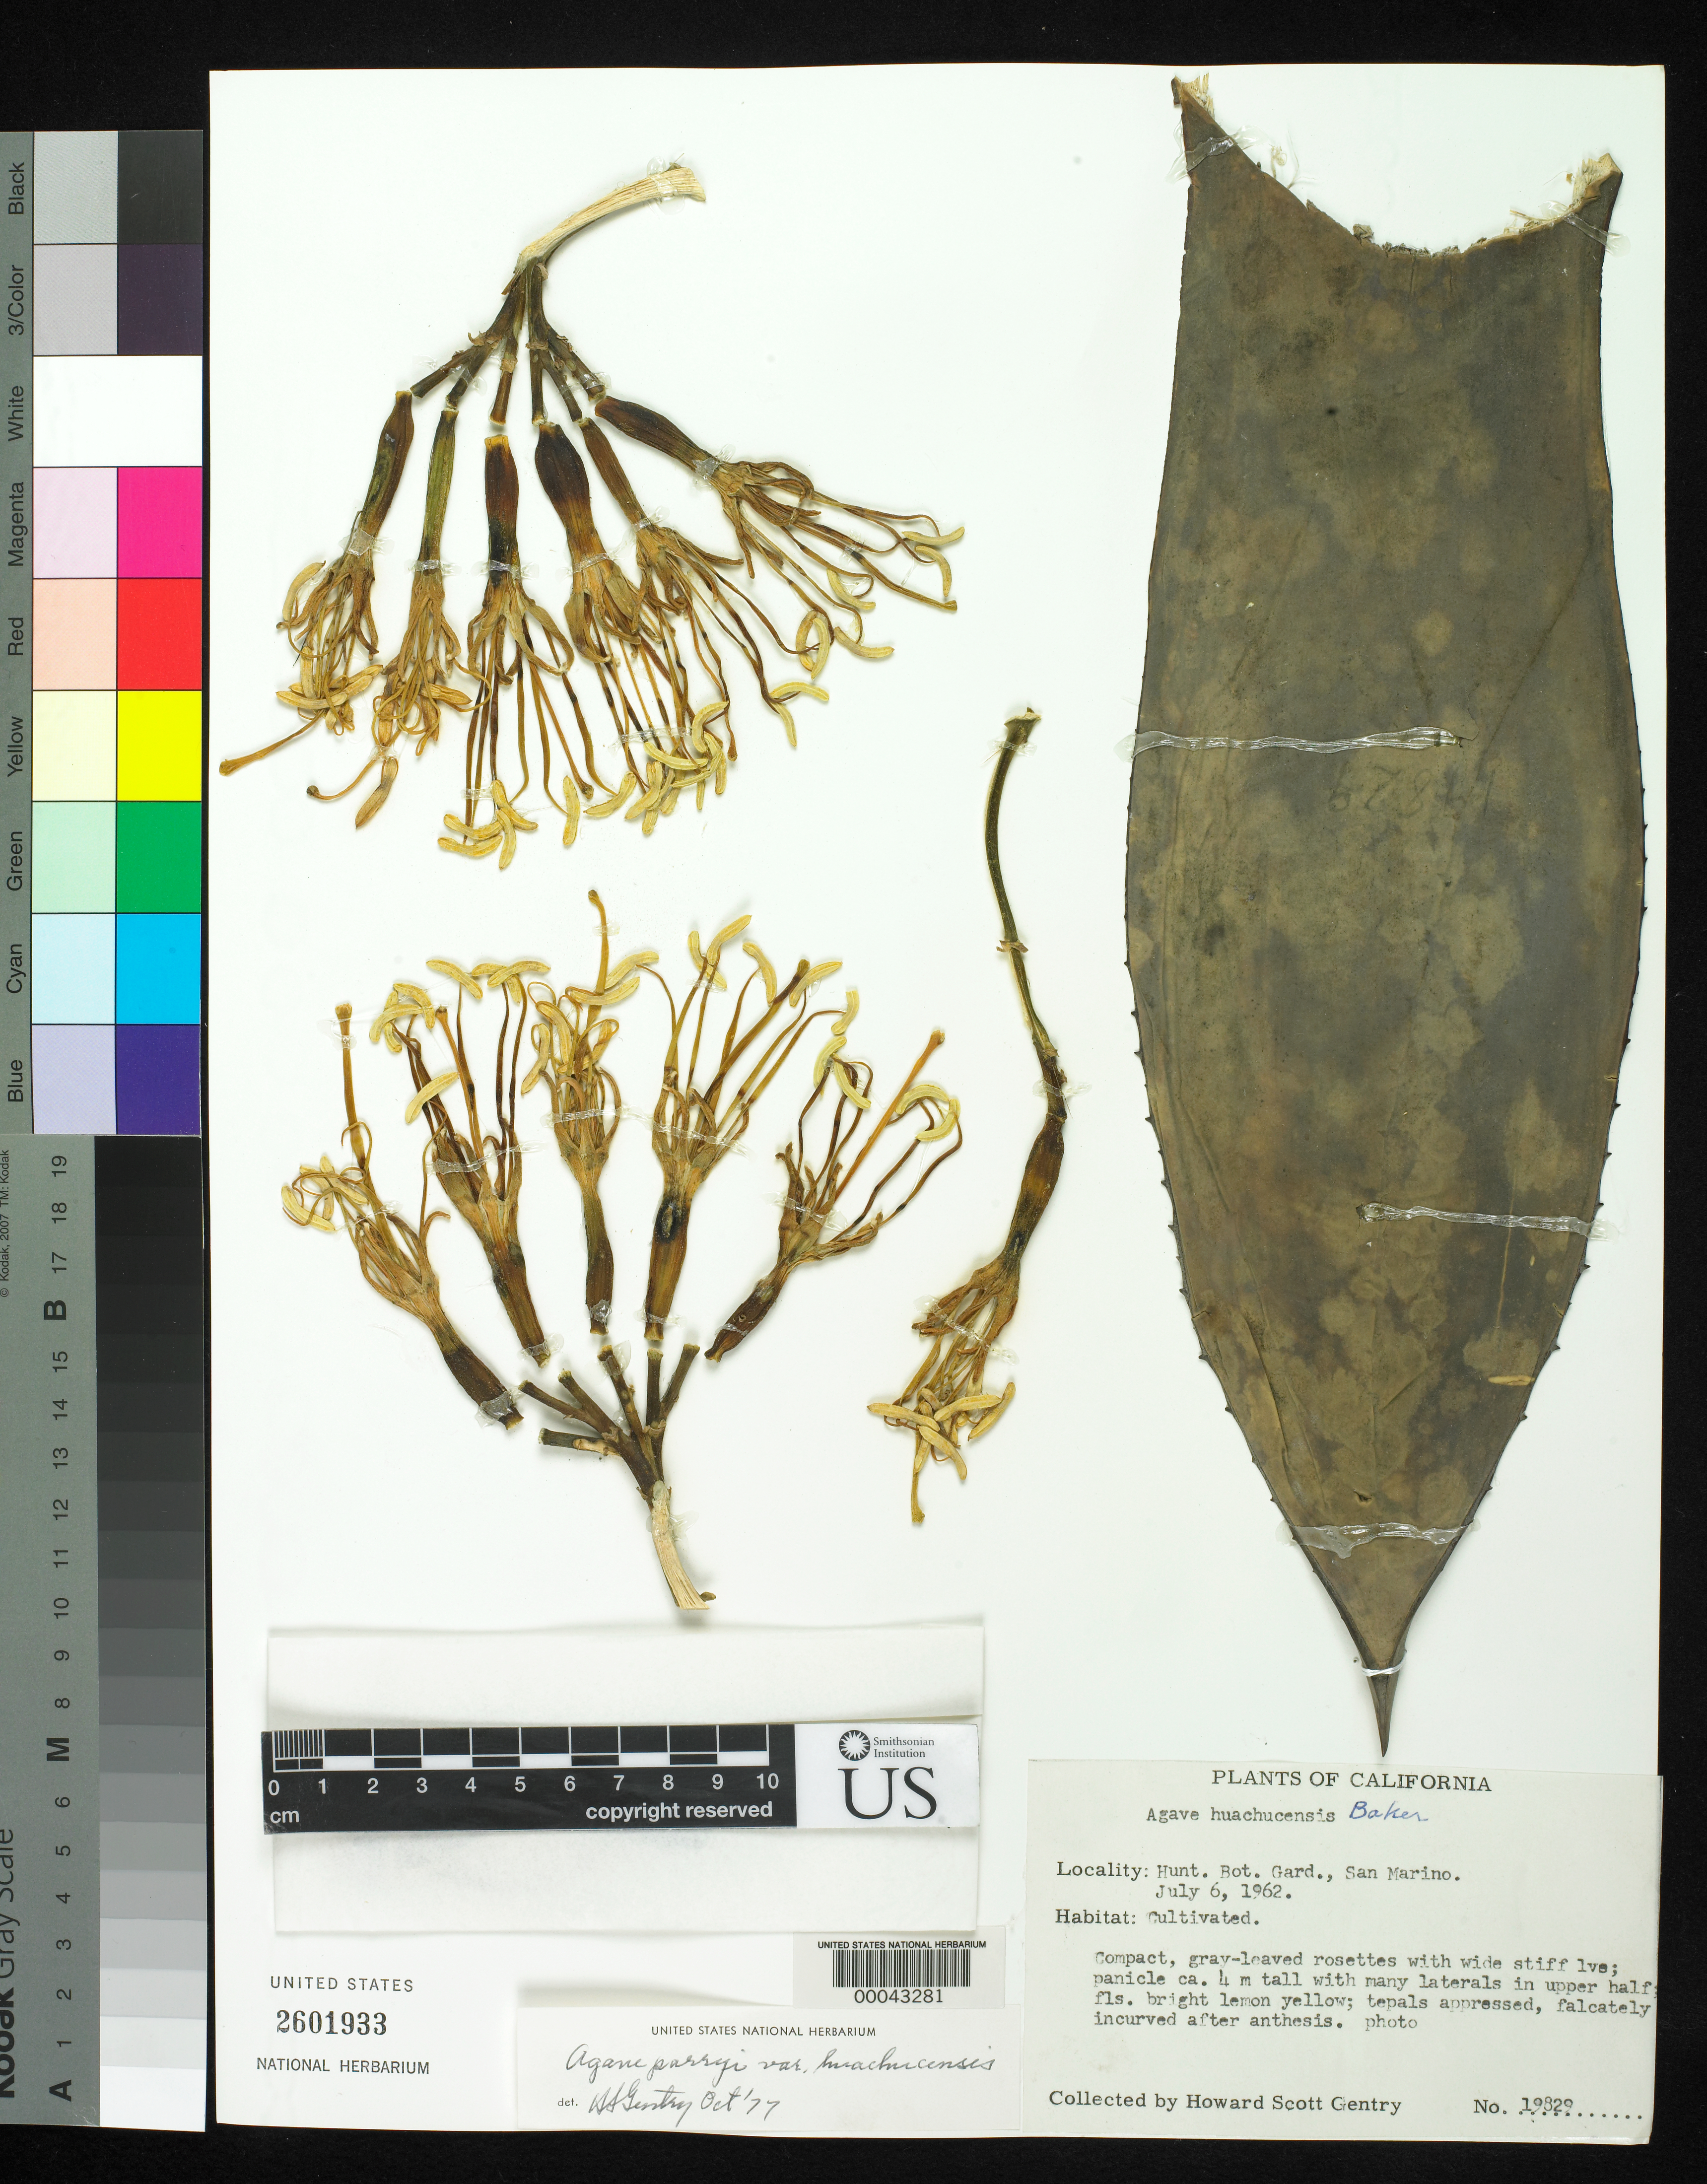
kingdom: Plantae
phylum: Tracheophyta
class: Liliopsida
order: Asparagales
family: Asparagaceae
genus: Agave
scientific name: Agave parryi var. huachucensis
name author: (Baker) Little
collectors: H. S. Gentry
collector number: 19829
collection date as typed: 06 Jul 1962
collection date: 1962-07-06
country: United States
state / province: California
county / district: Los Angeles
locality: Huntington botanical garden, san marino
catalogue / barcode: US 2601933